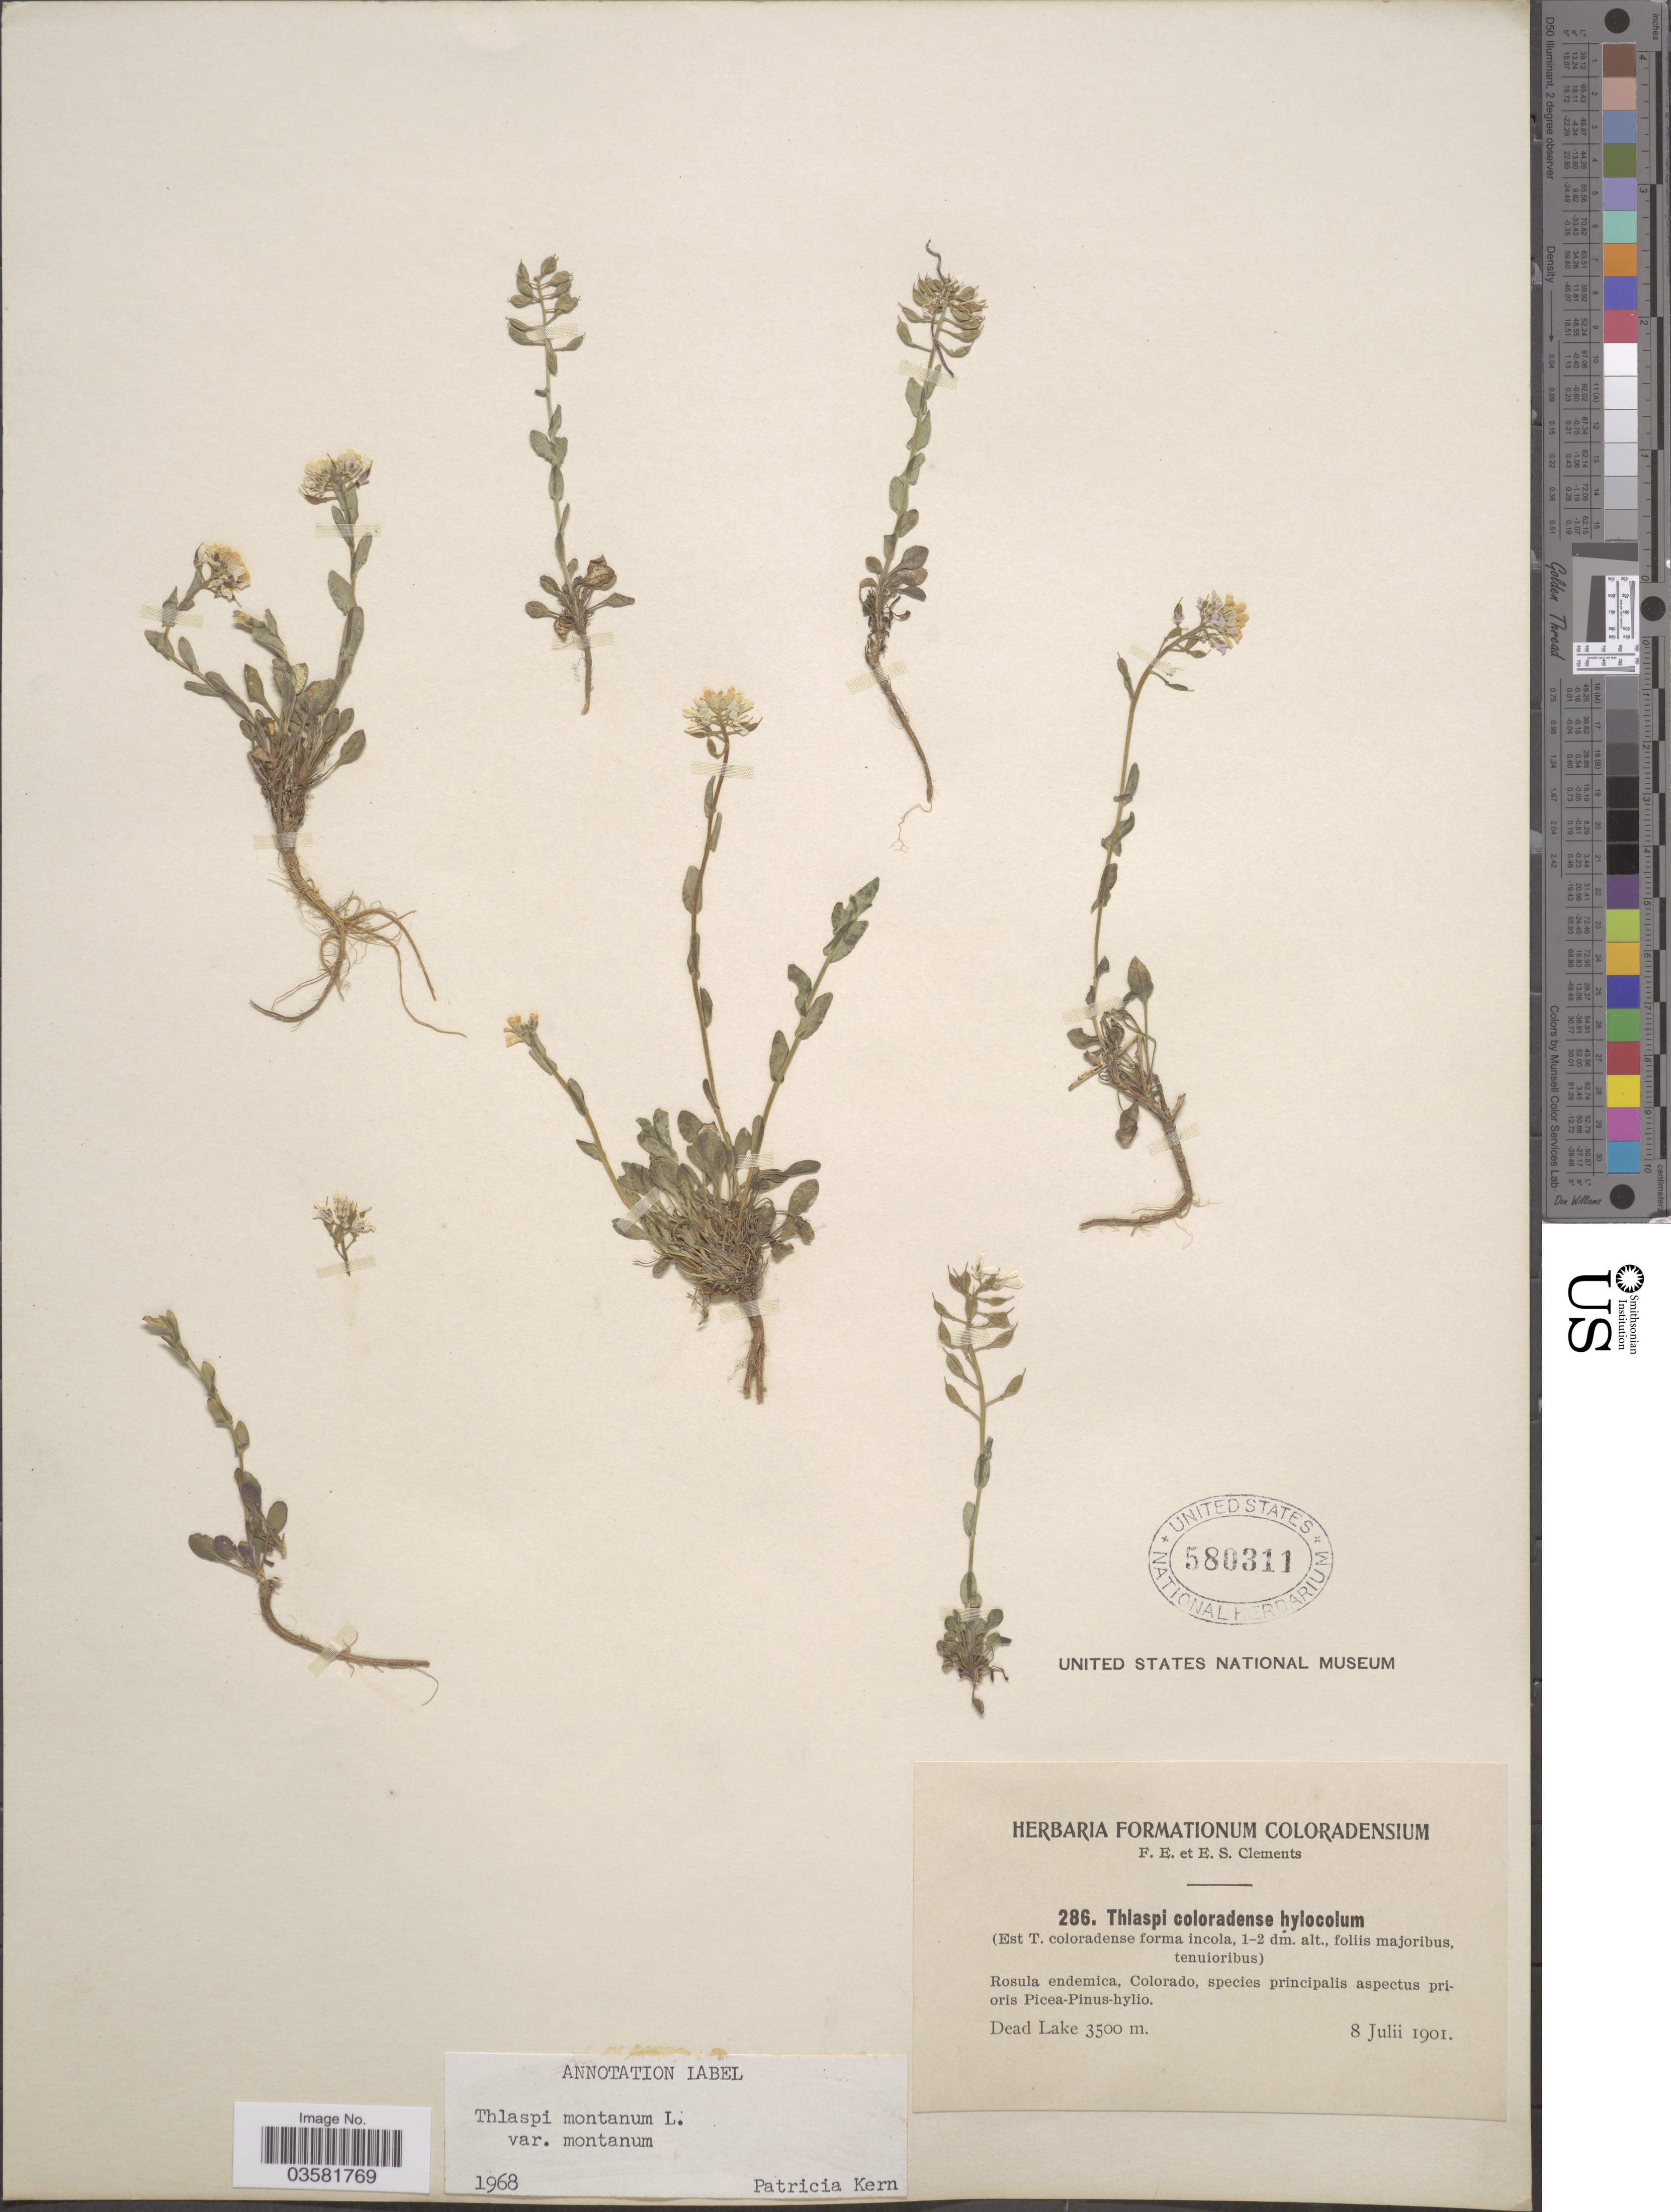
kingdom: Plantae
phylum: Tracheophyta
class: Magnoliopsida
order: Brassicales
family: Brassicaceae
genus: Thlaspi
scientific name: Thlaspi montanum var. montanum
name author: L.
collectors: F. E. Clements & E. S. Clements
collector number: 286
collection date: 1901-07-08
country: United States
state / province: Colorado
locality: Dead Lake.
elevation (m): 3500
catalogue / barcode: US 580311